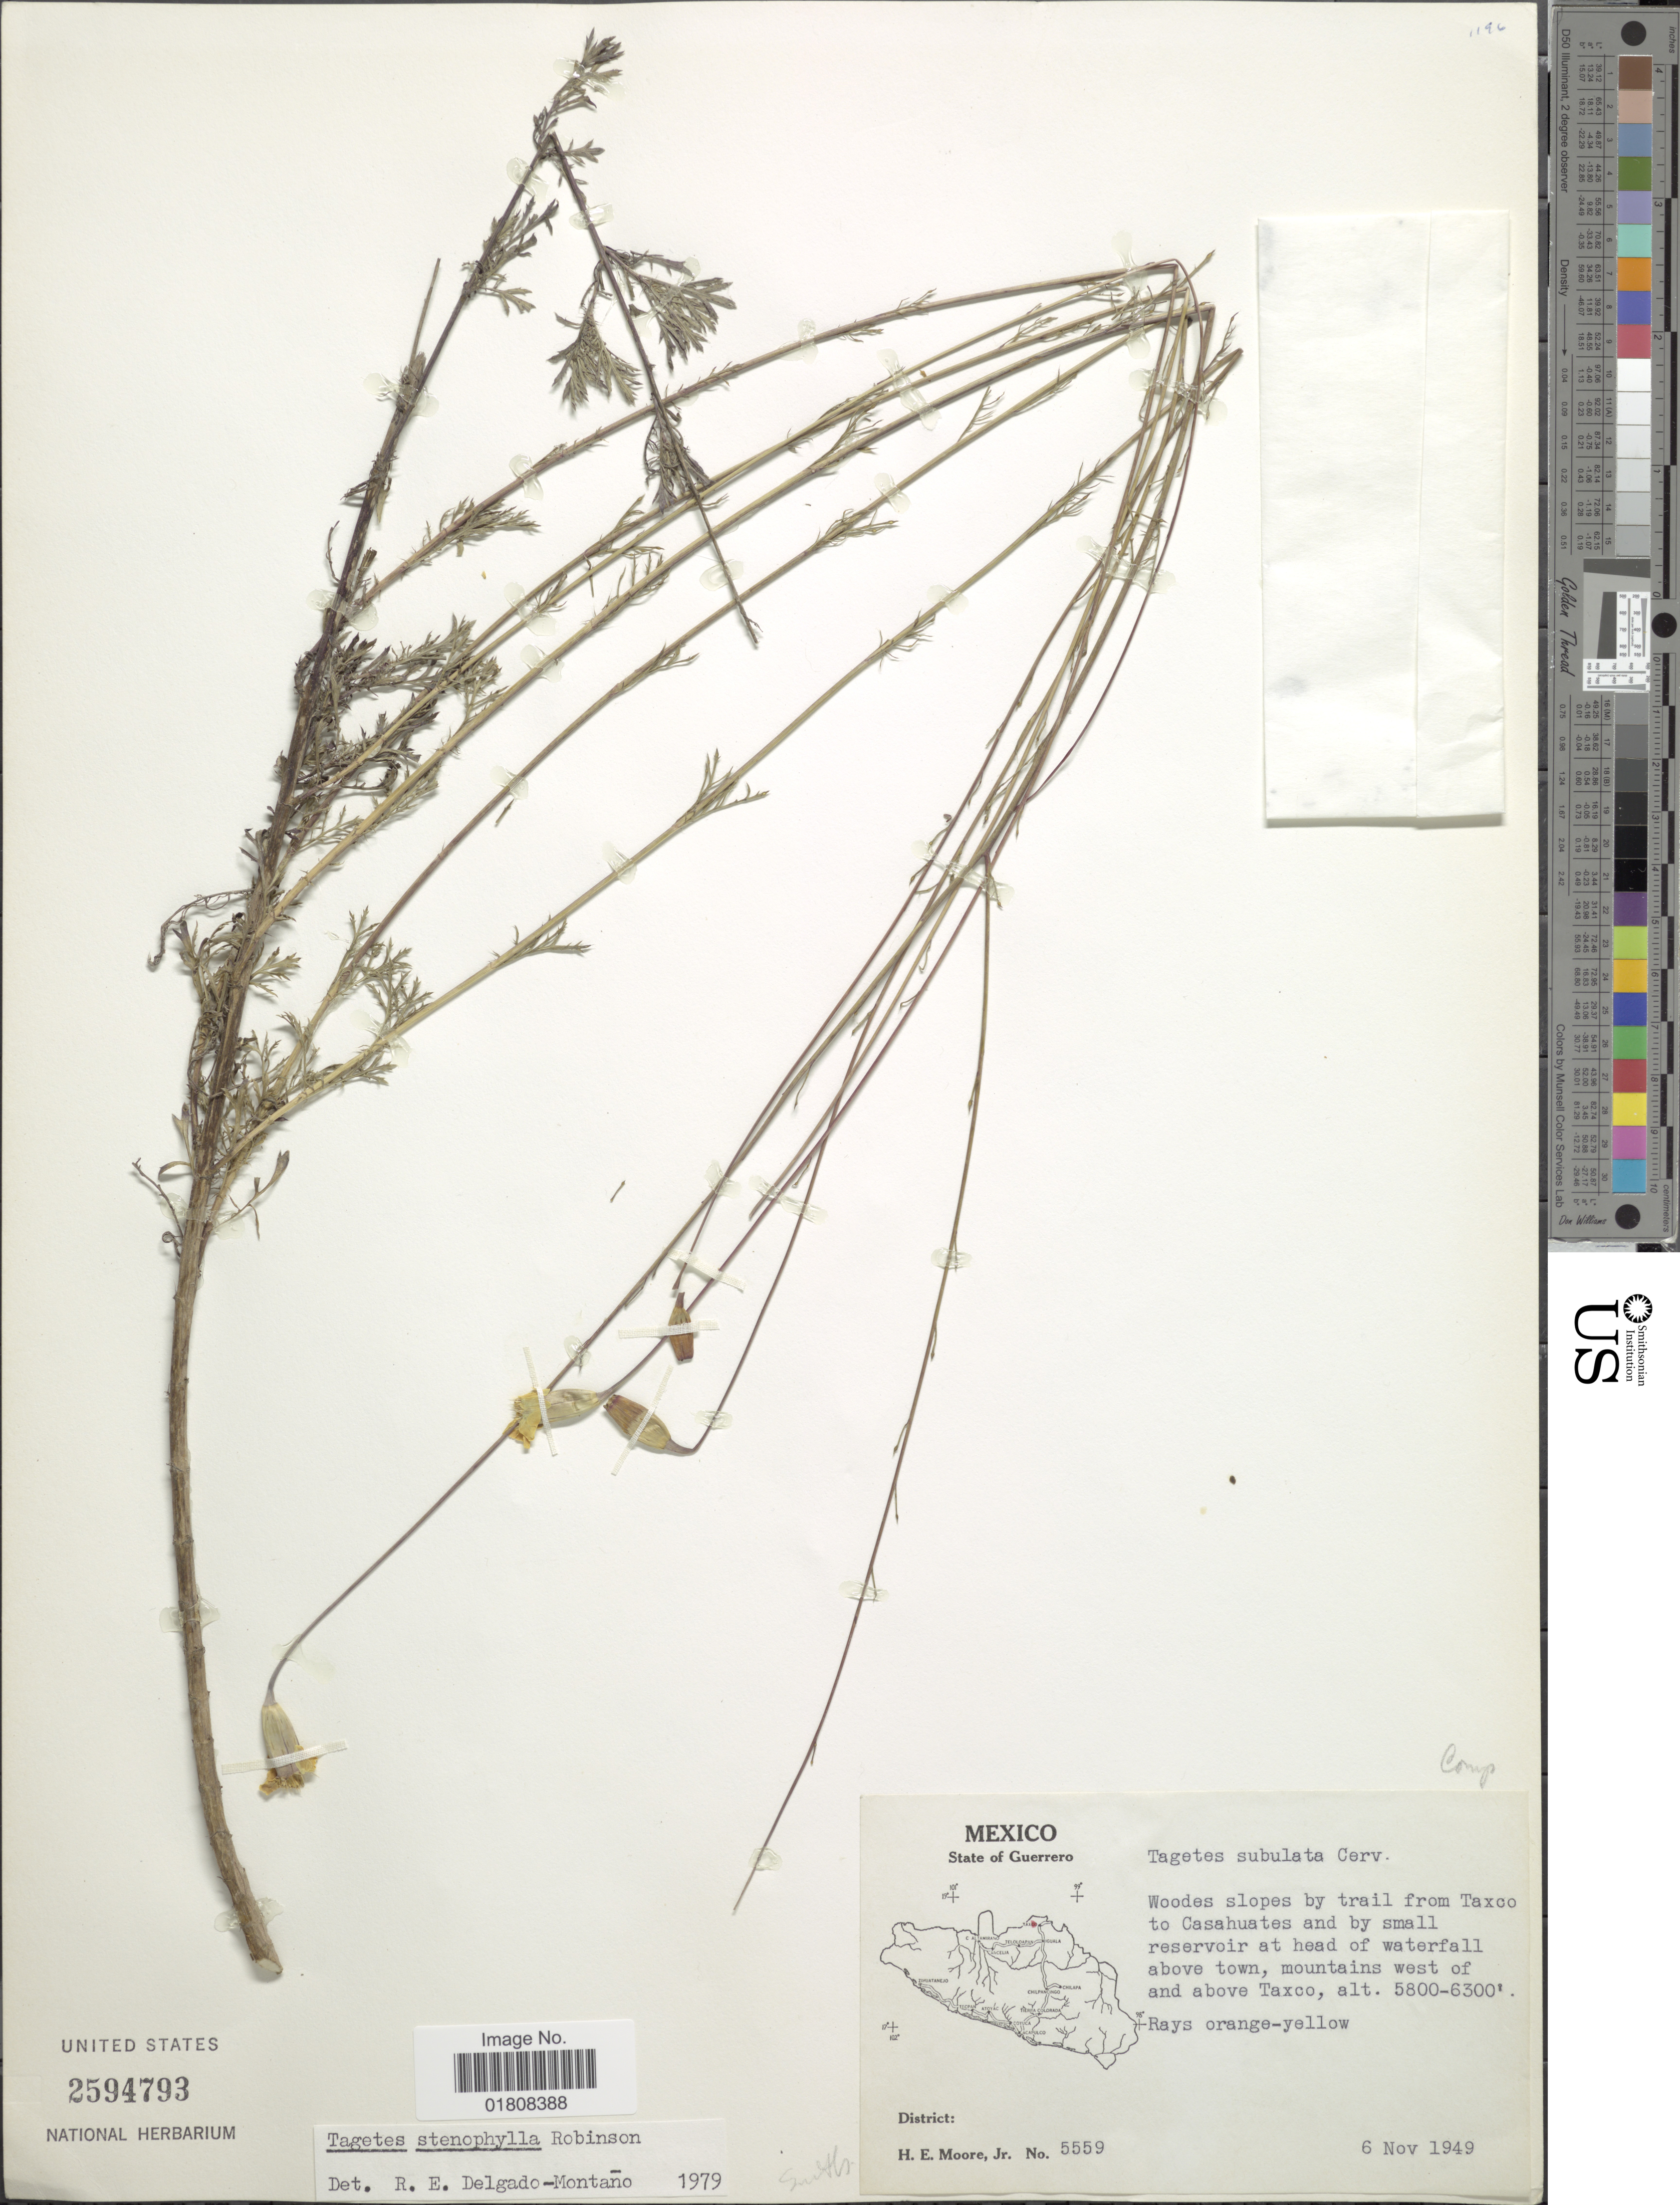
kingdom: Plantae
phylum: Tracheophyta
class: Magnoliopsida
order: Asterales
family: Asteraceae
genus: Tagetes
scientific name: Tagetes stenophylla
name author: B.L. Rob.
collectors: H. Moore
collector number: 5559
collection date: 1949-11-06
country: Mexico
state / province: Guerrero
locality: Trail from Taxco to Casahuates and by small reservoir at head of waterfall above town, mountains west of and above Taxco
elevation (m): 1768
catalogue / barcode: US 2594793